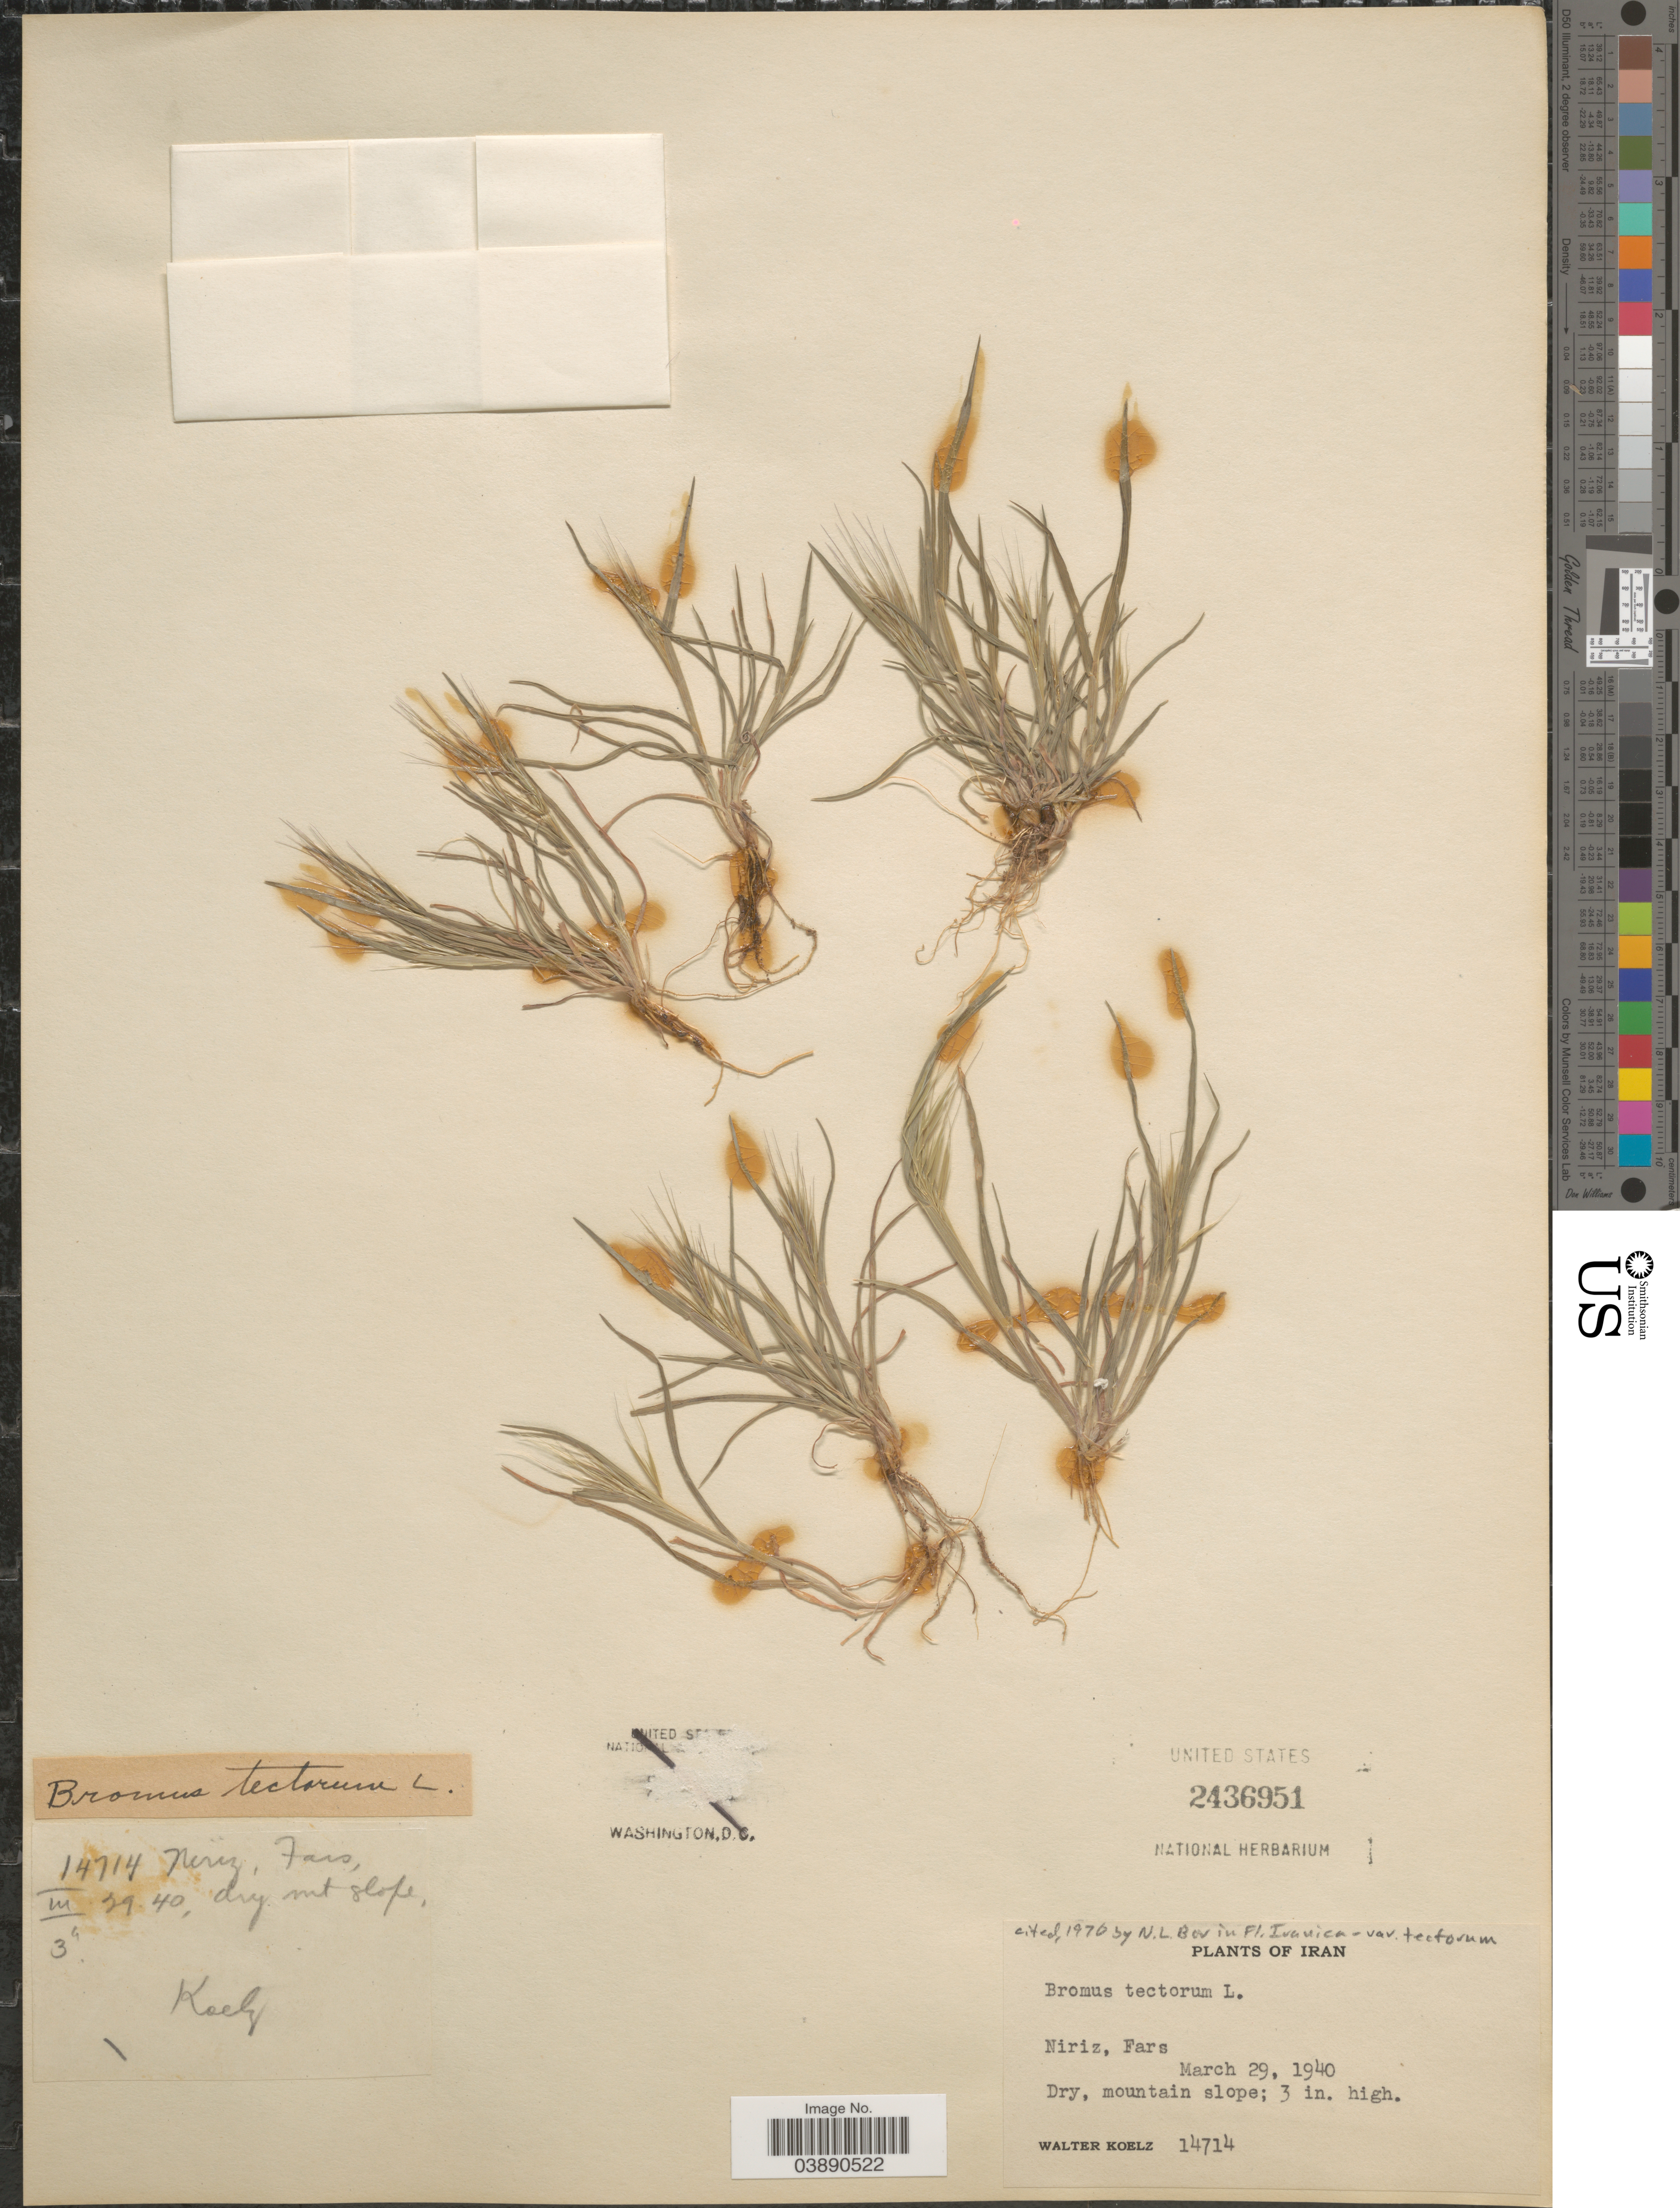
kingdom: Plantae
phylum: Tracheophyta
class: Liliopsida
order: Poales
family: Poaceae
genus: Bromus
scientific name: Bromus tectorum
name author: L.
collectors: W. N. Koelz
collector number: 14714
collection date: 1940-03-29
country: Iran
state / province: Fars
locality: Niriz, Fars.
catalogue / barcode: US 2436951